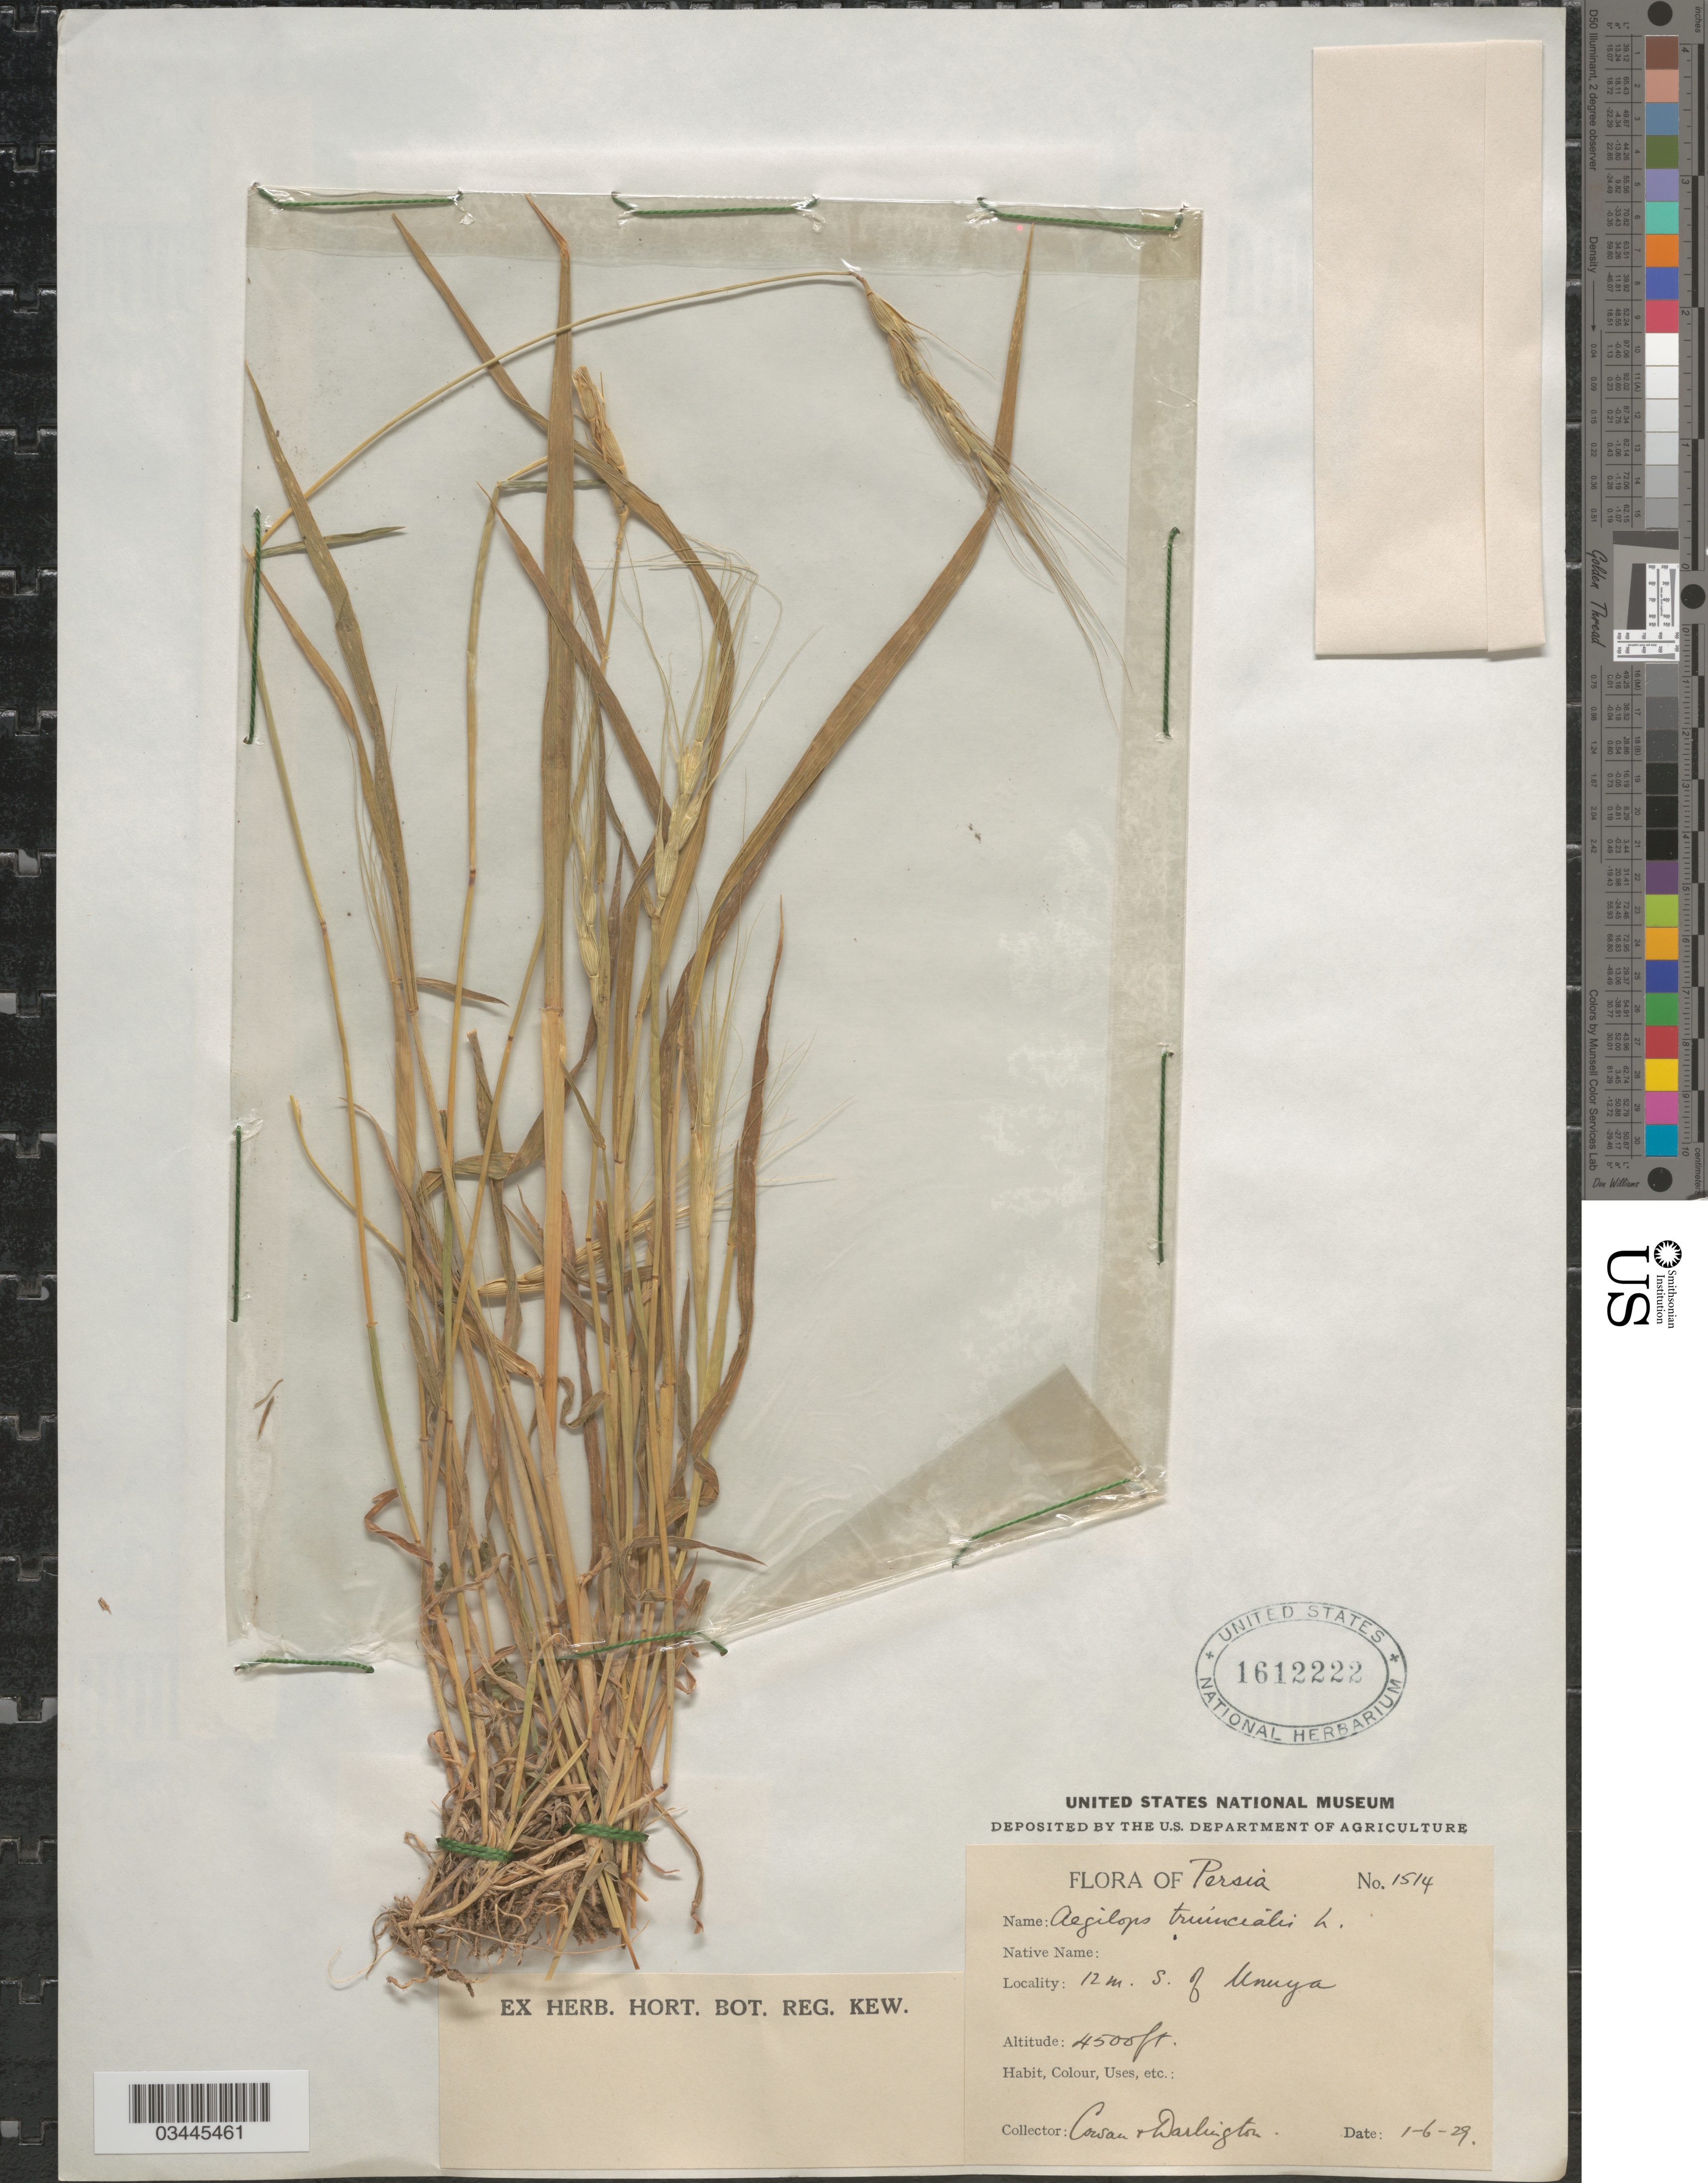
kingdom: Plantae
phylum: Tracheophyta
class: Liliopsida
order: Poales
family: Poaceae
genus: Aegilops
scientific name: Aegilops triuncialis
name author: L.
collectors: Cowan & Darlington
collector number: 1514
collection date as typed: Transcribed d/m/y: 1/6/29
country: Iran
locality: Persia. 12 m. S. of Unuya.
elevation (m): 1372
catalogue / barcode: US 1612222